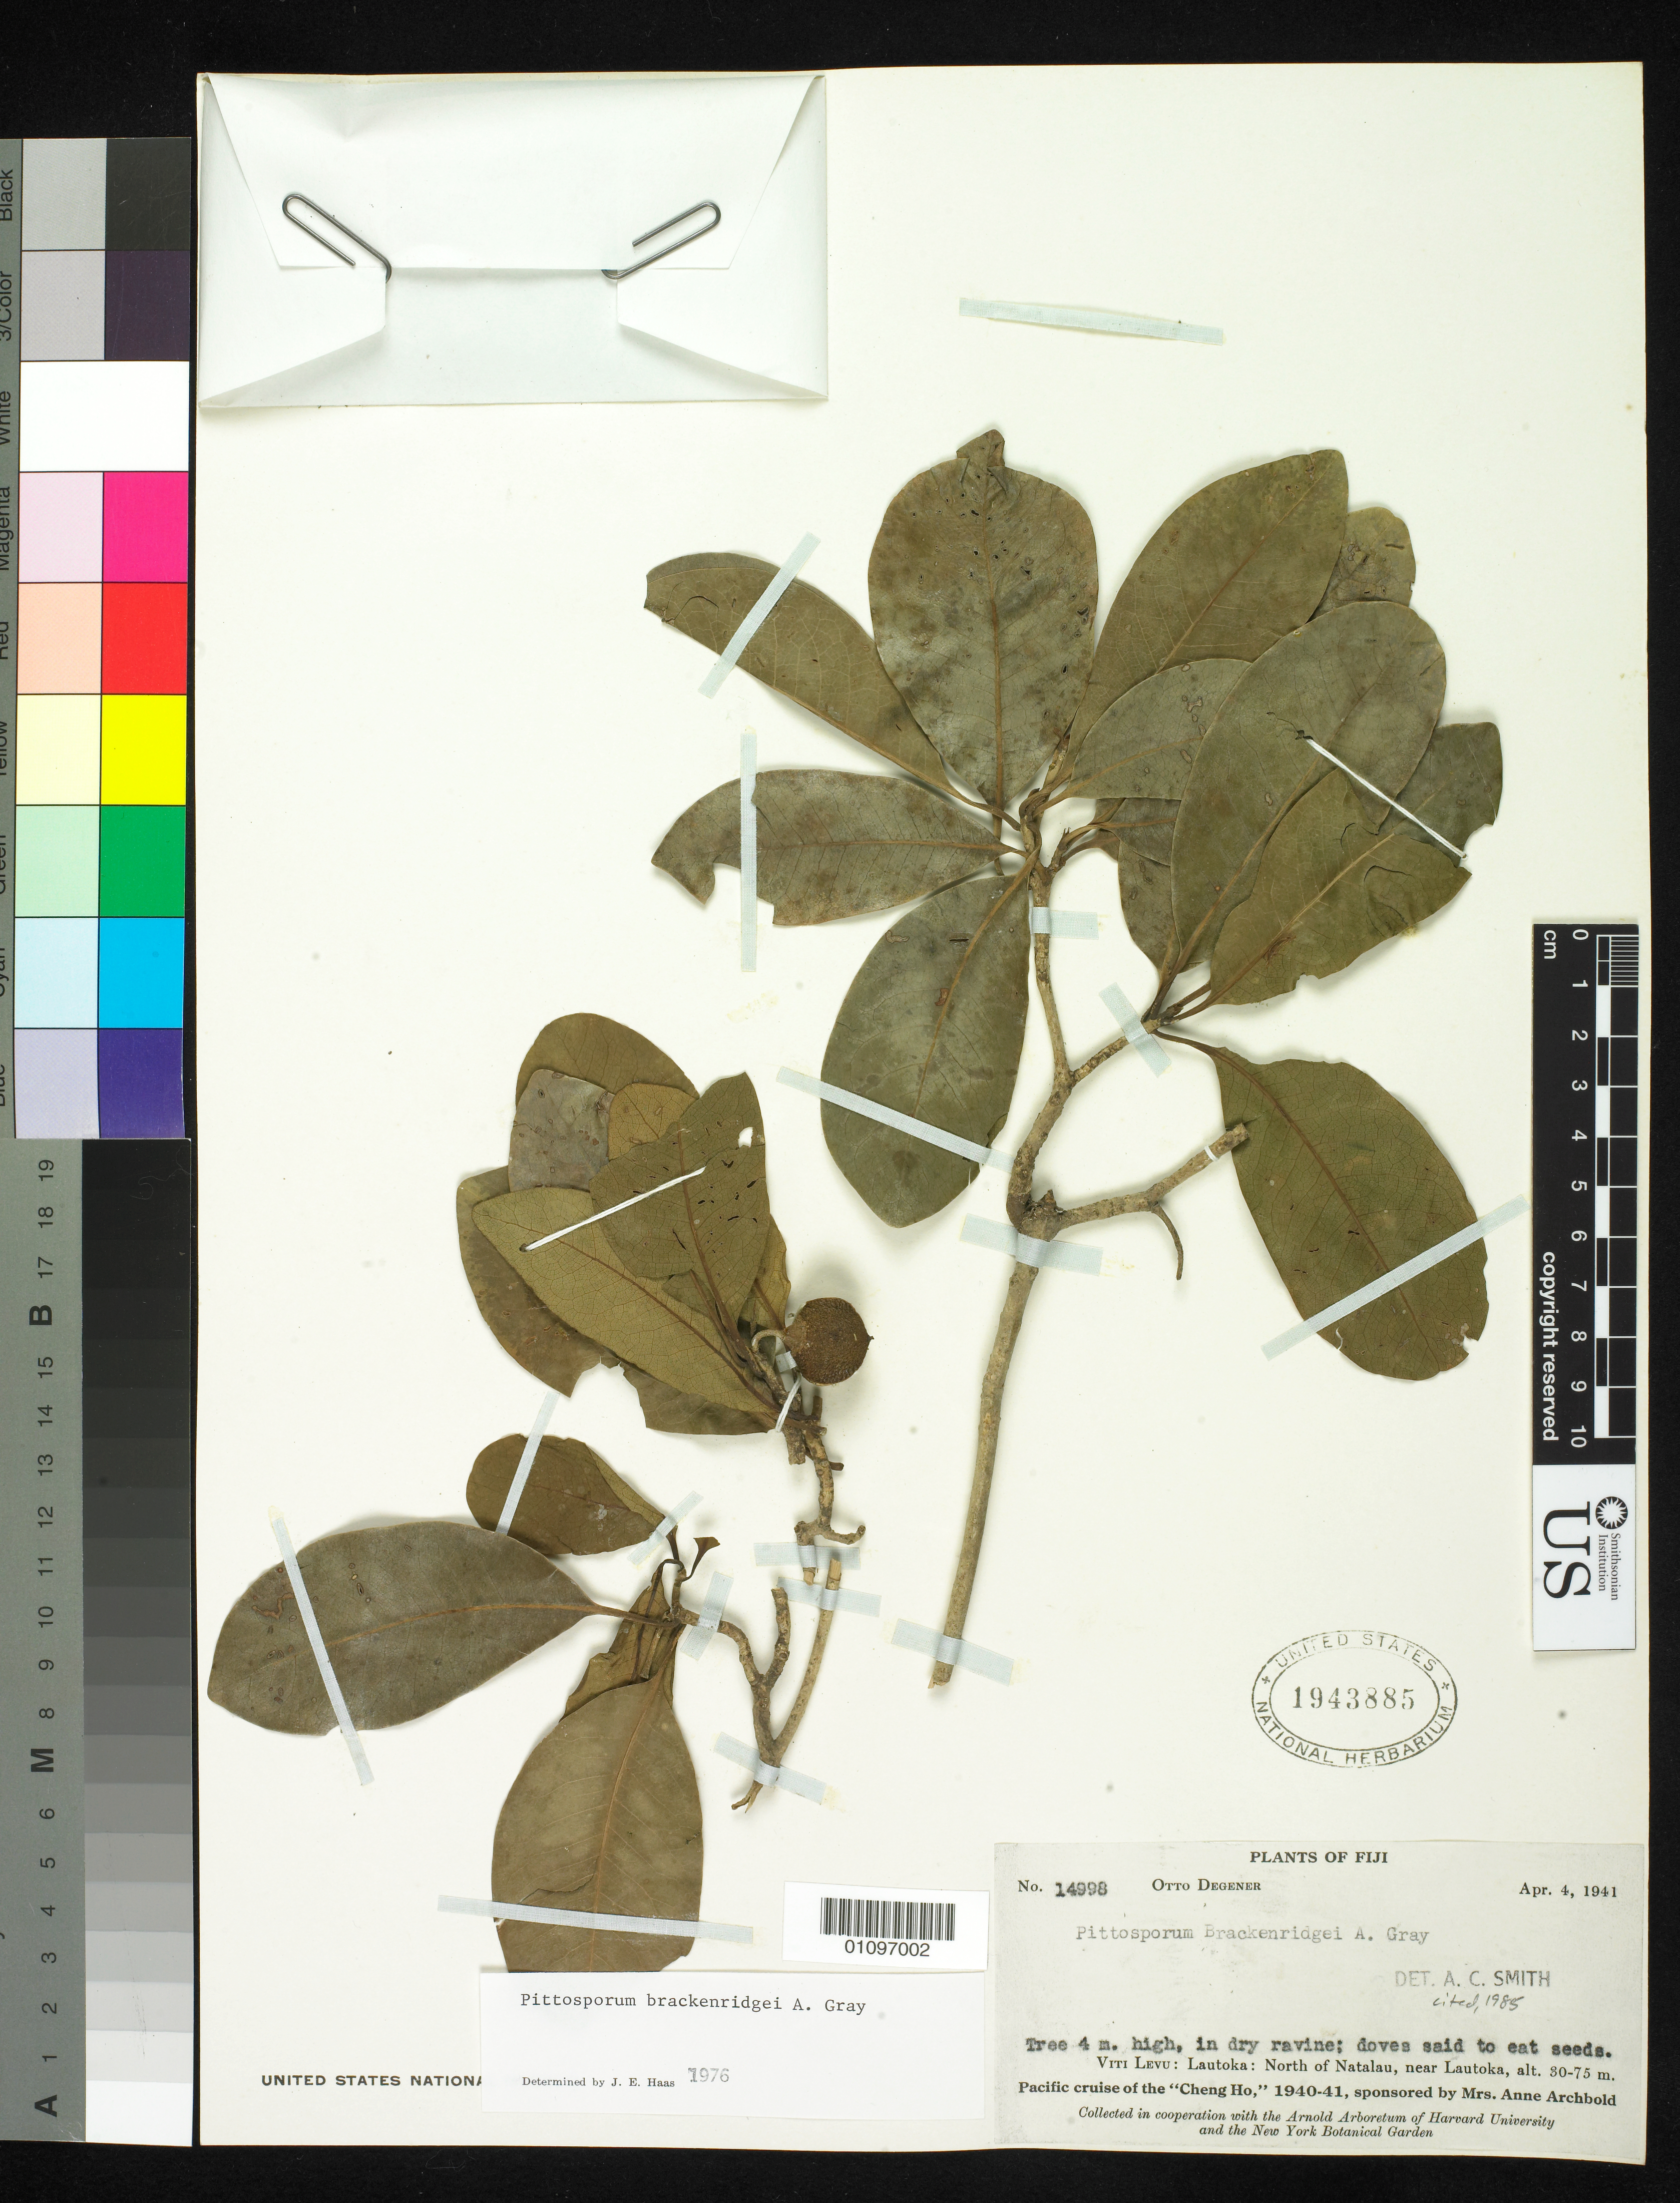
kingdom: Plantae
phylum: Tracheophyta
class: Magnoliopsida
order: Apiales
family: Pittosporaceae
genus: Pittosporum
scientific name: Pittosporum brackenridgei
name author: A. Gray in Wilkes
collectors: O. Degener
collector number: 14998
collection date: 1941-04-04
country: Fiji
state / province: Western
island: Viti Levu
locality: Lautoka: N. of Natalau, near Lautoka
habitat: Dry ravine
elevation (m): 30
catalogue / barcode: US 1943885